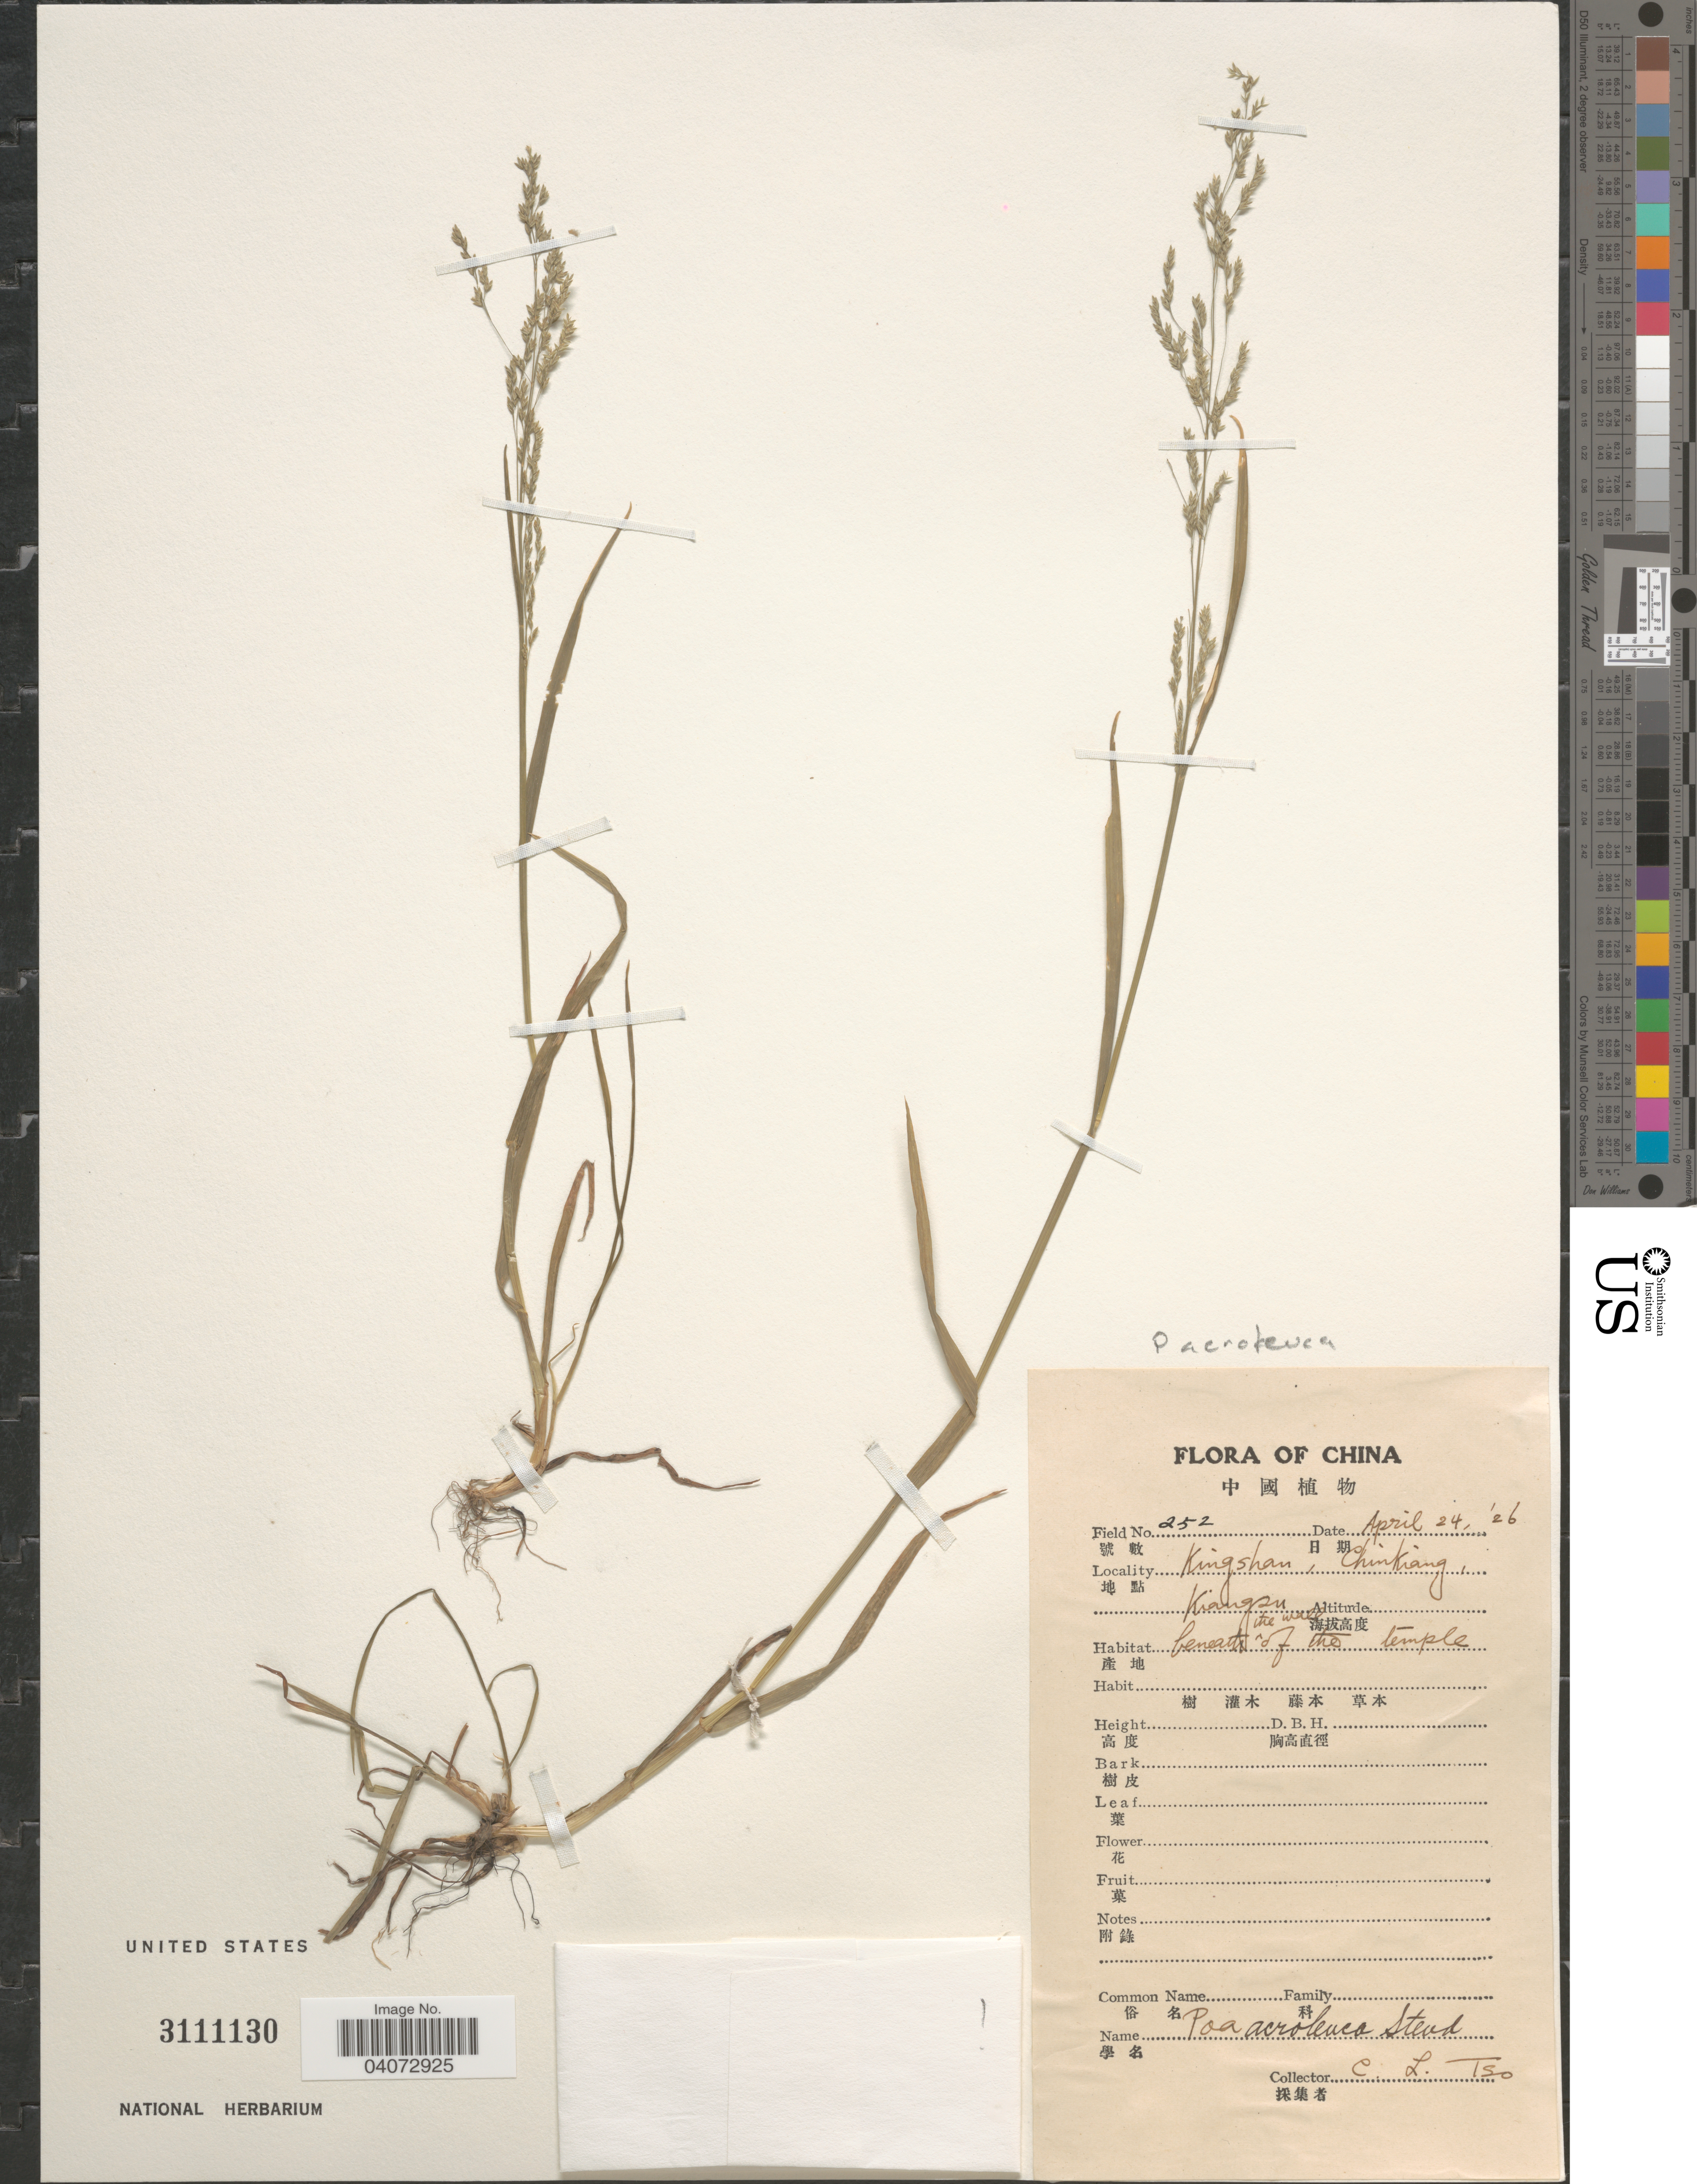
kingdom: Plantae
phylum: Tracheophyta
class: Liliopsida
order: Poales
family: Poaceae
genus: Poa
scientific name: Poa acroleuca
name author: Steud.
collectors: C. Tso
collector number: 252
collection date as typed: Transcribed d/m/y: 24/4/26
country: China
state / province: Jiangsu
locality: Kingshan, Chinkiang, Kiangsu.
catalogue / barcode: US 3111130